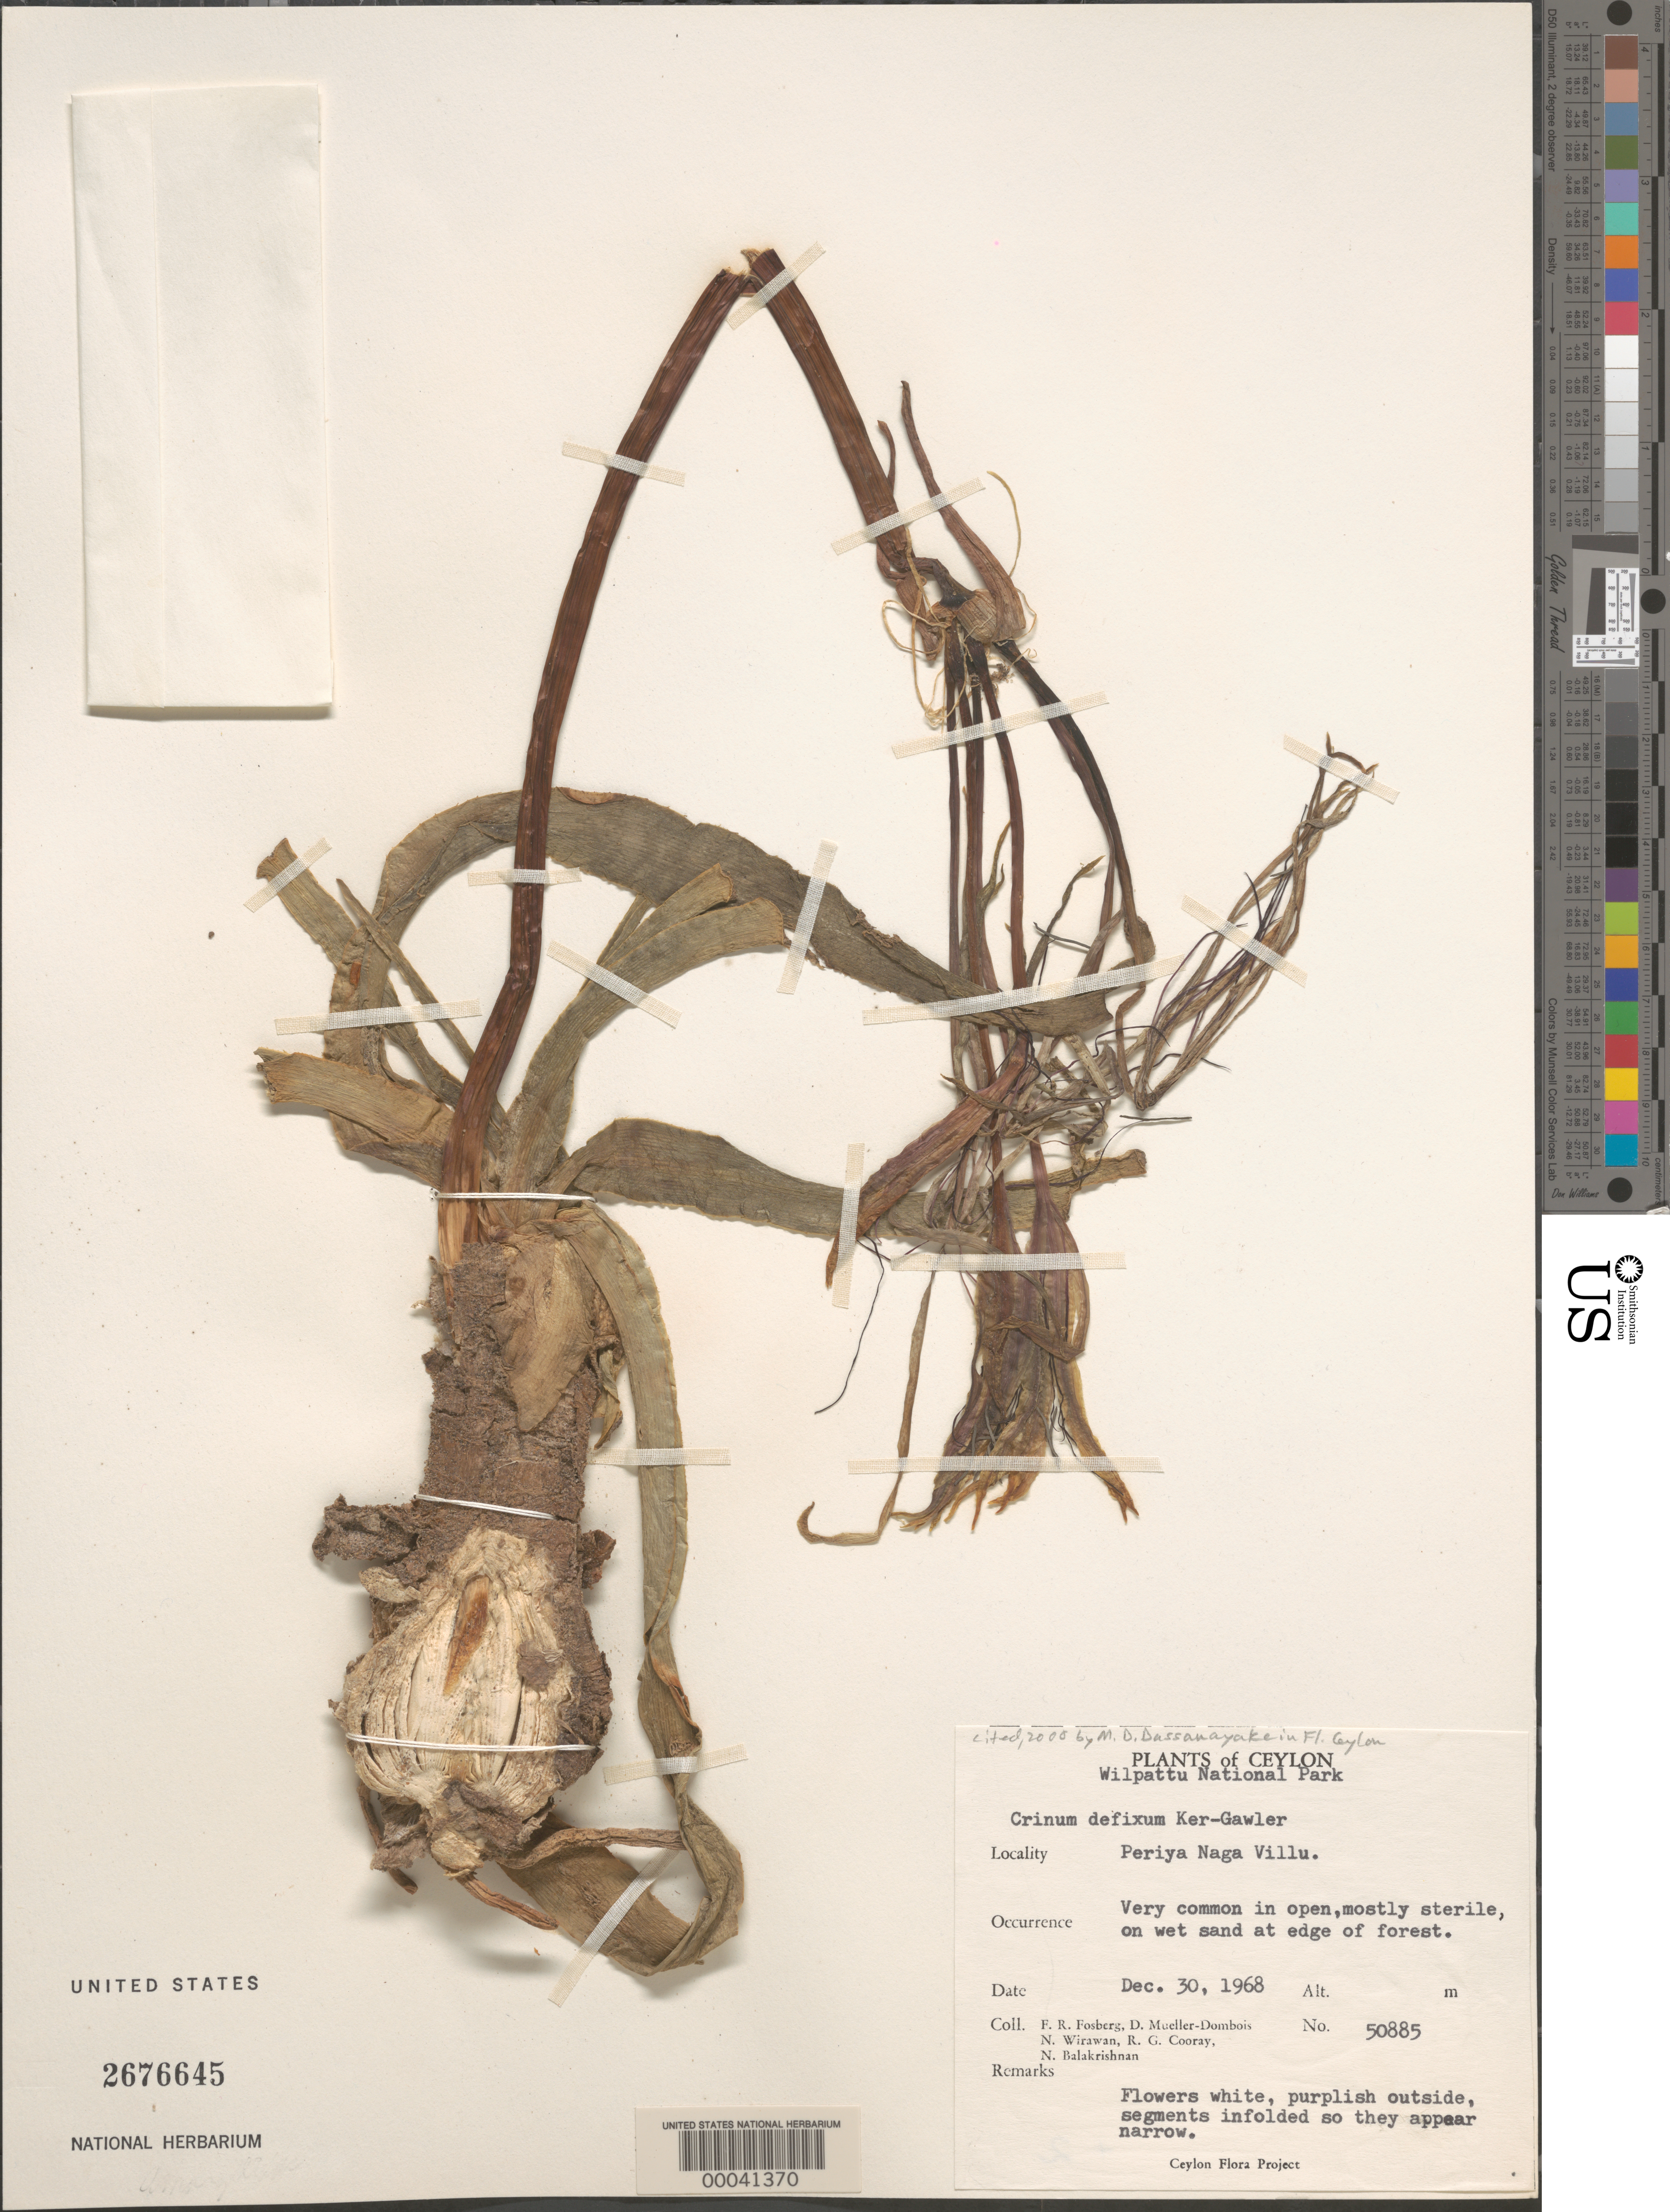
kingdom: Plantae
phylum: Tracheophyta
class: Liliopsida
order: Asparagales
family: Amaryllidaceae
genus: Crinum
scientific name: Crinum defixum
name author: Ker Gawl.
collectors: F. R. Fosberg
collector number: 50885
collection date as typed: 30 Dec 1968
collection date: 1968-12-30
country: Sri Lanka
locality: Periya naga villu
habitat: On wet sand at edge of forest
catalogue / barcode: US 2676645